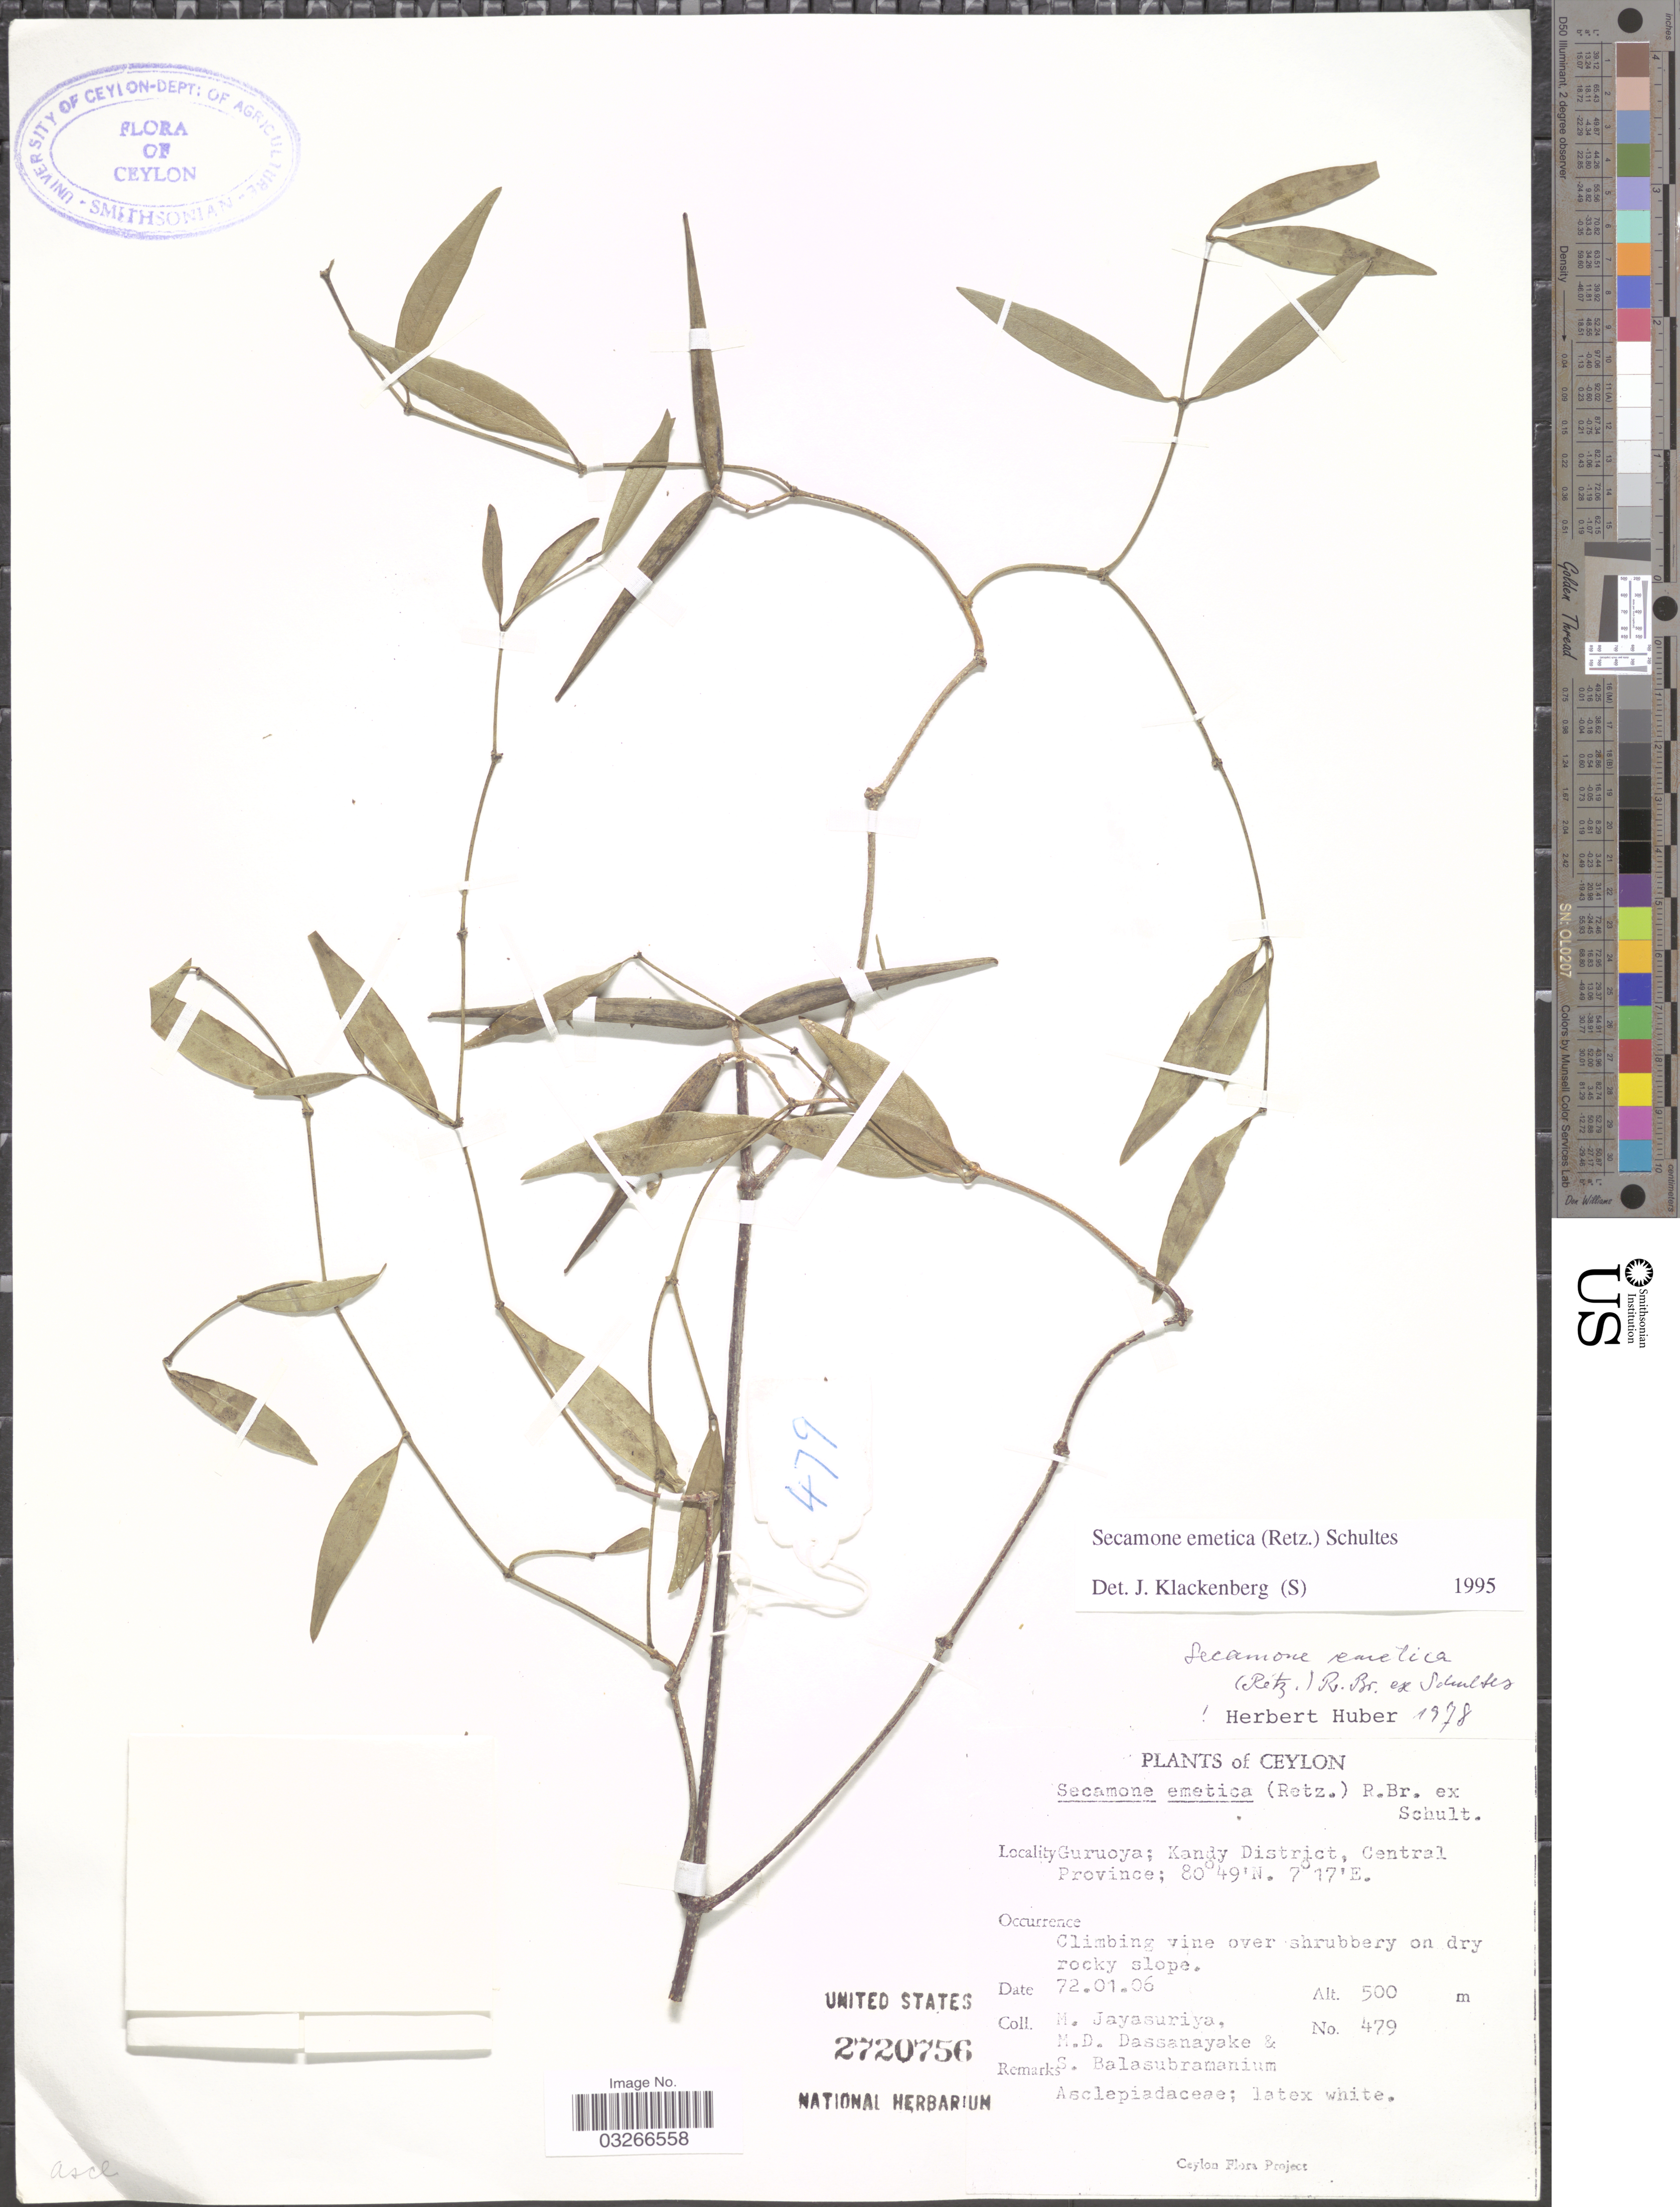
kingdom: Plantae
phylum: Tracheophyta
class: Magnoliopsida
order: Gentianales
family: Apocynaceae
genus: Secamone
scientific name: Secamone emetica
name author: (Retz.) R. Br. ex Schult.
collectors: M. Jayasuriya, M. D. Dassanayake & S. Balasubramanium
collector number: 479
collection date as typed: Transcribed d/m/y: 6/1/72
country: Sri Lanka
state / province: Central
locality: Ceylon. Guruoya; Kandy District, Central Province.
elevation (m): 500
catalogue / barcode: US 2720756